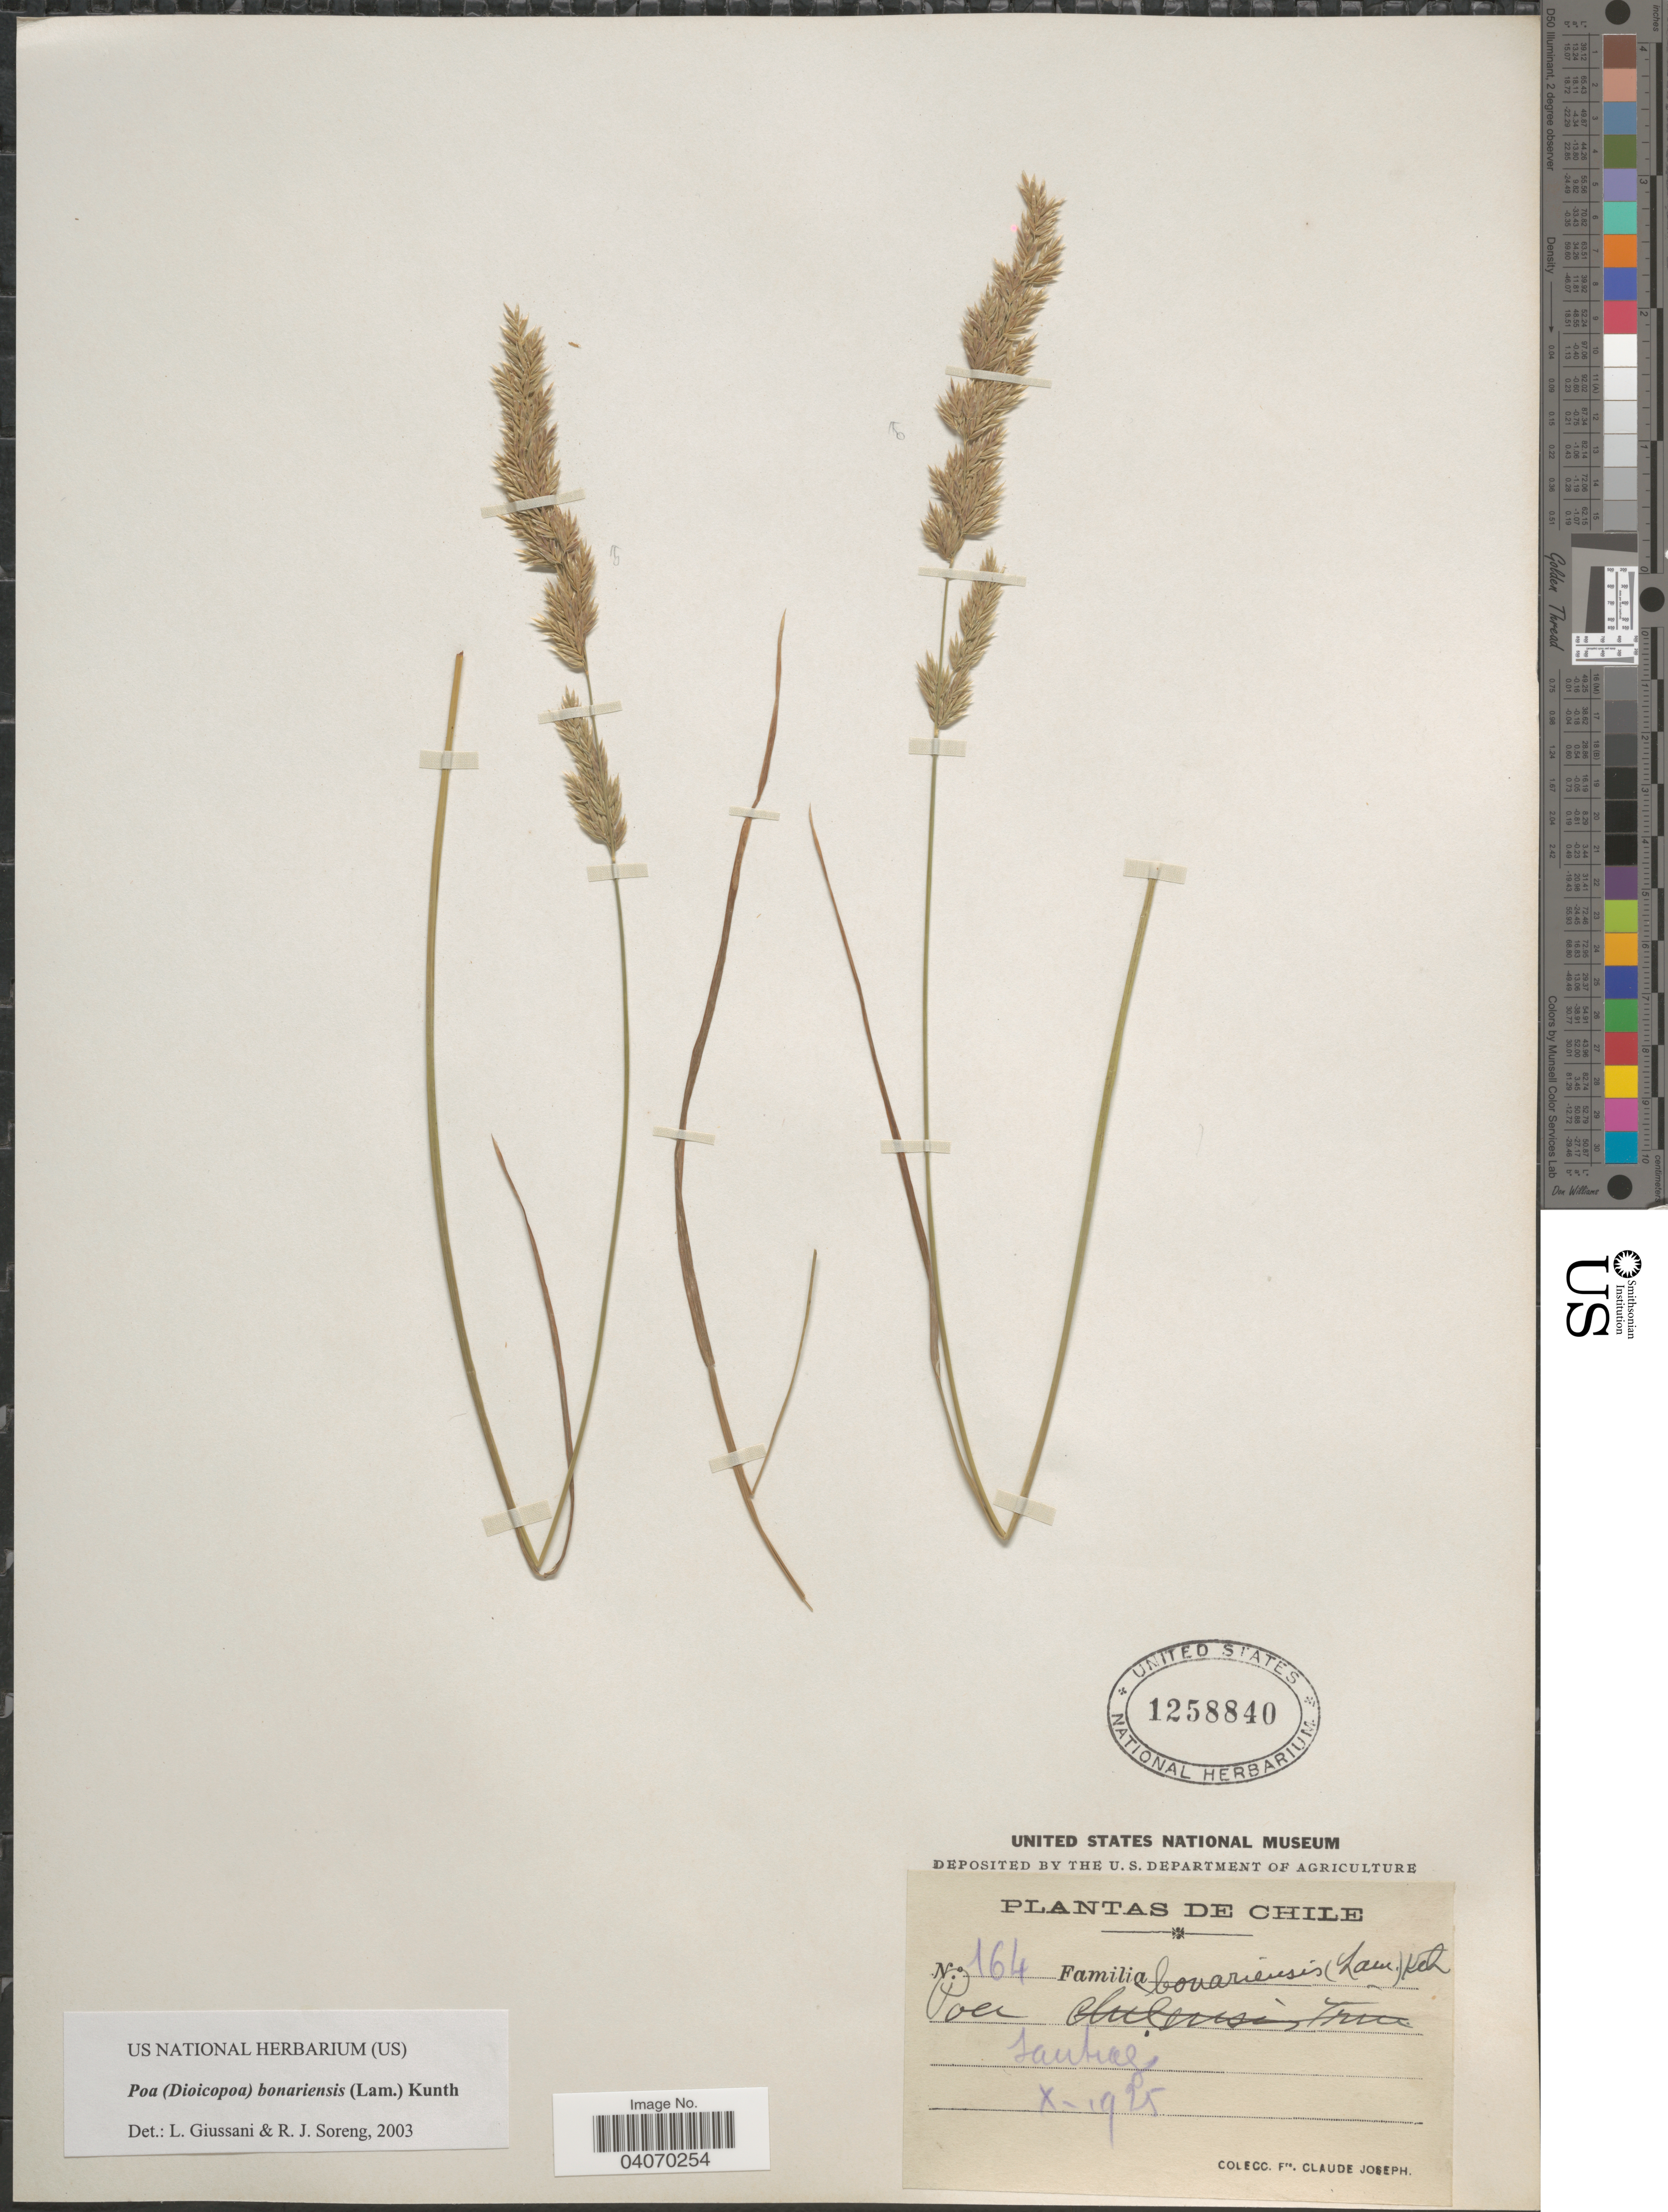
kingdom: Plantae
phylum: Tracheophyta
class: Liliopsida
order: Poales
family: Poaceae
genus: Poa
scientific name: Poa bonariensis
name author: (Lam.) Kunth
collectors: Bro. Claude-Joseph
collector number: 164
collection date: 1925-10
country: Chile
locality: Santiago.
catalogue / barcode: US 1258840